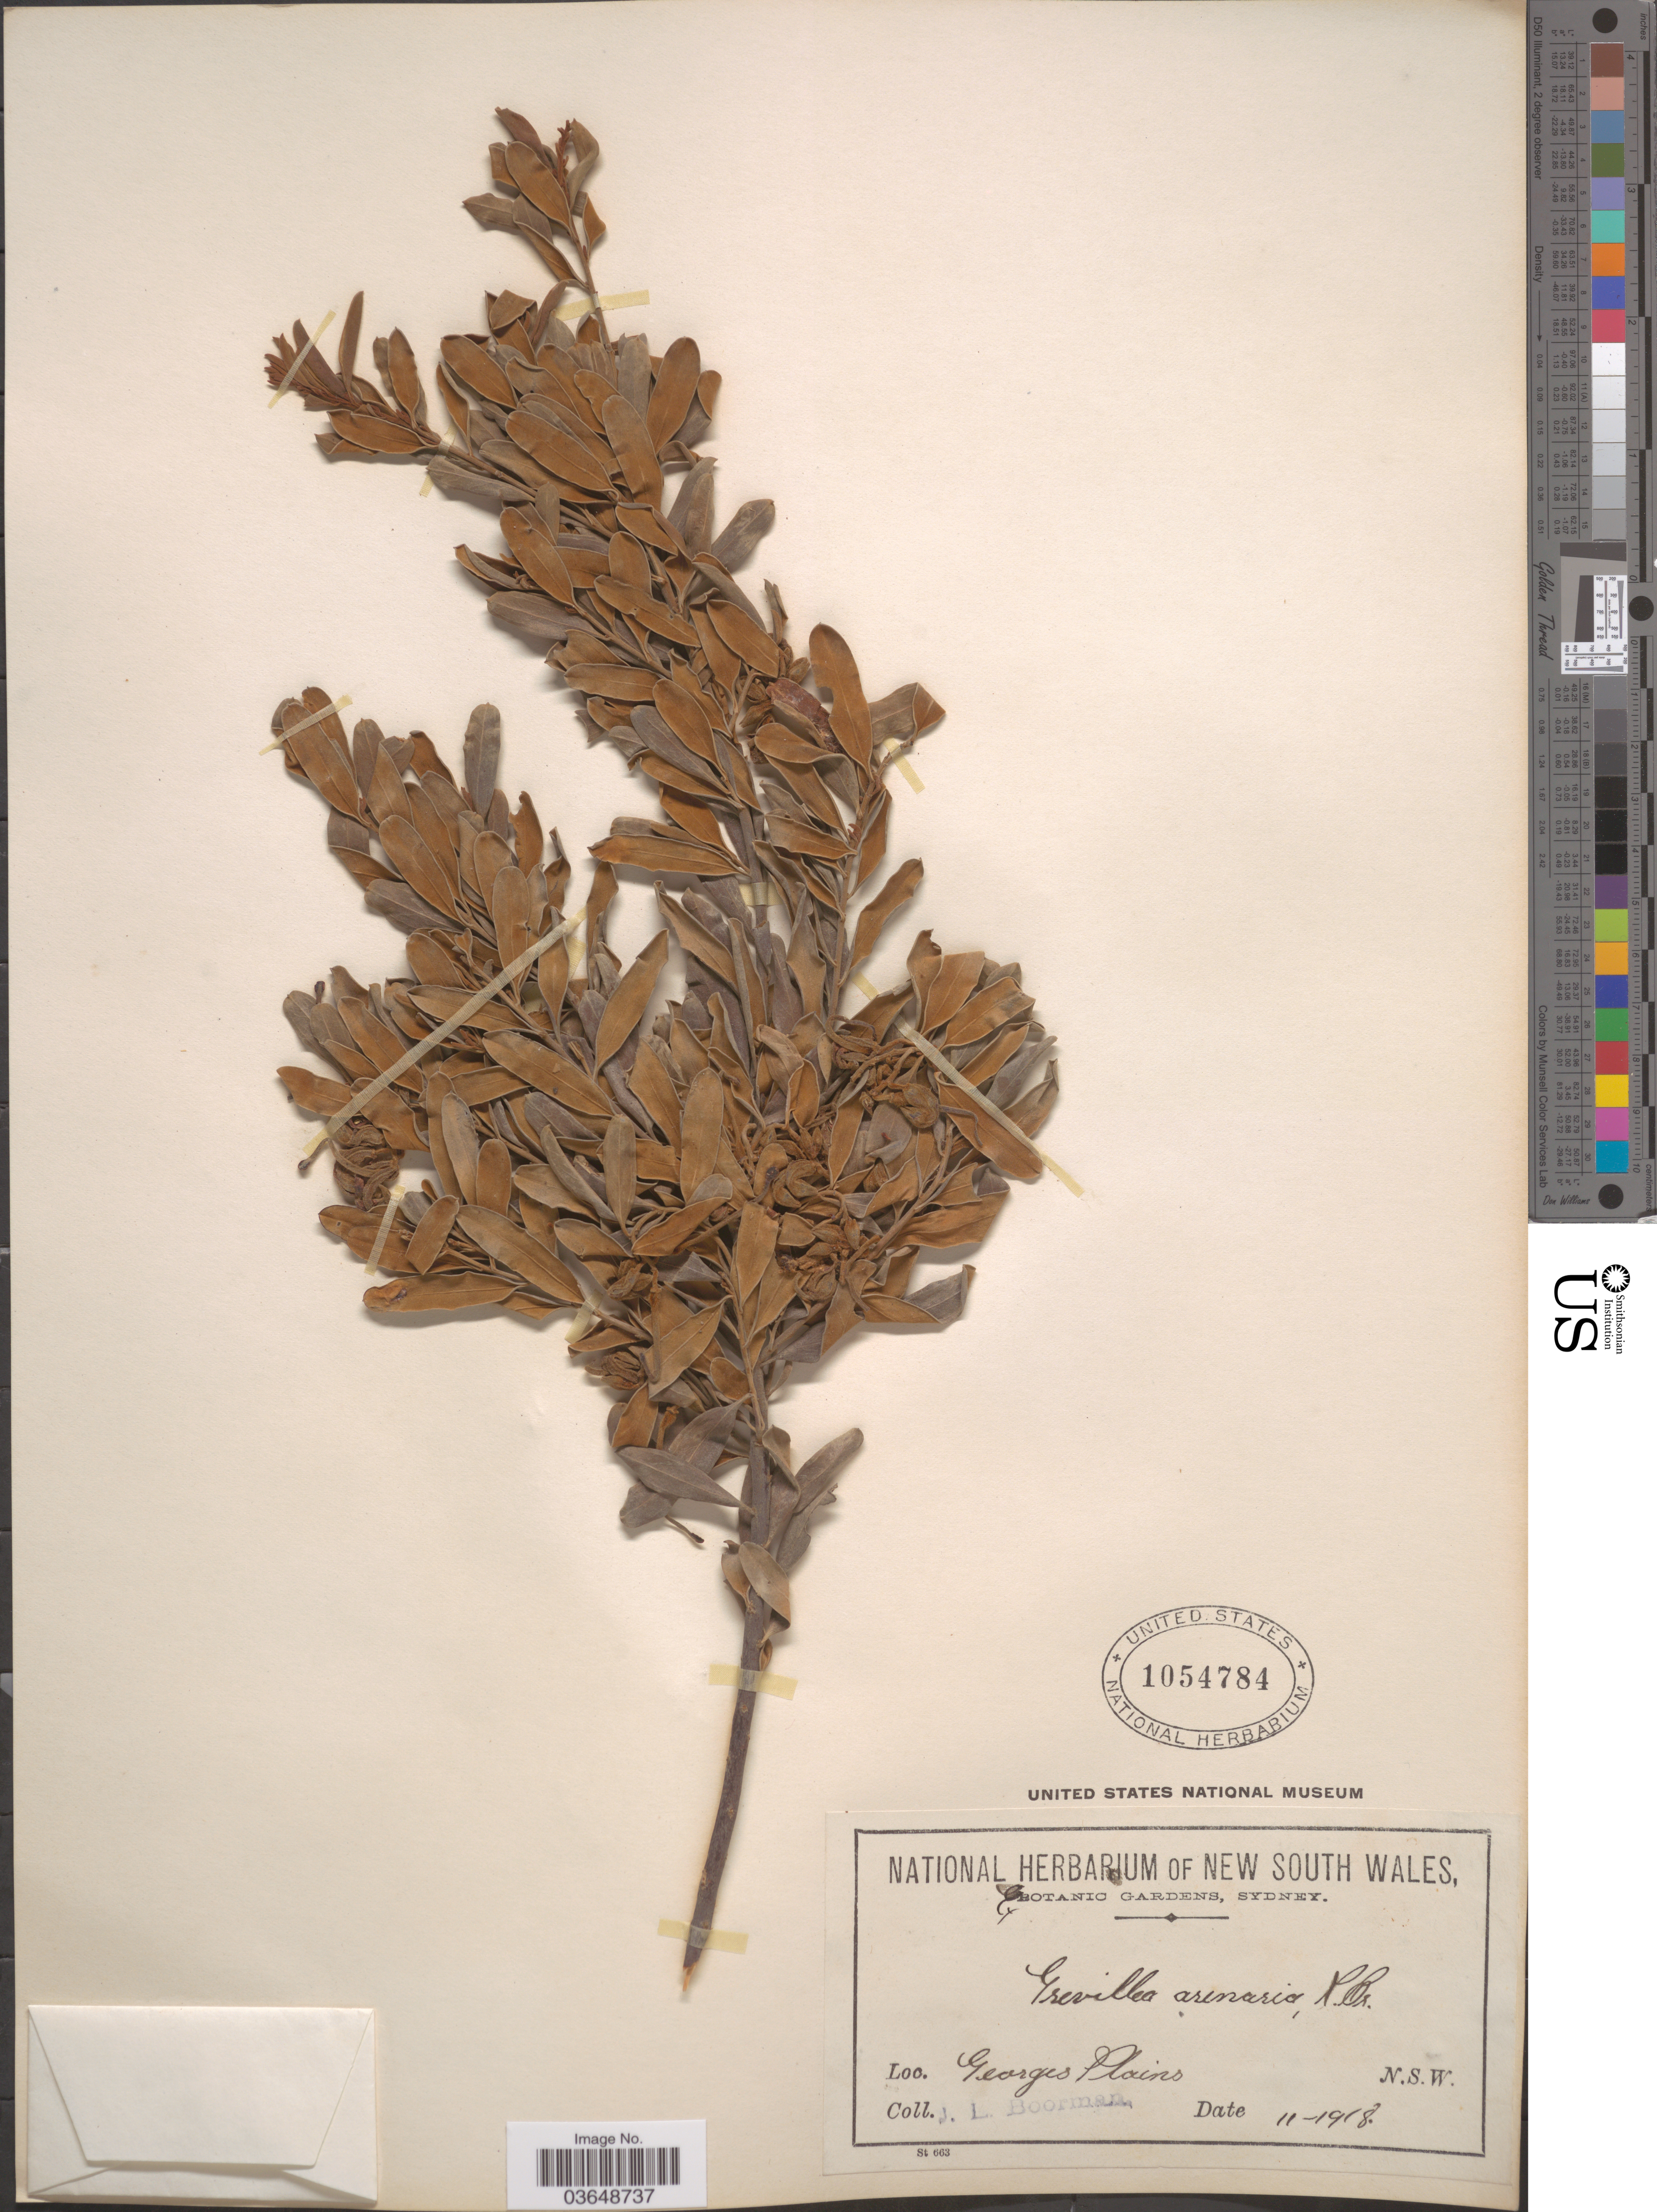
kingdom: Plantae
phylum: Tracheophyta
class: Magnoliopsida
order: Proteales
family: Proteaceae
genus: Grevillea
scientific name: Grevillea arenaria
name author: R. Br.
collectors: J. Boorman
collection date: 1918-11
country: Australia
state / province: New South Wales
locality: Georges Plains.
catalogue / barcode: US 1054784